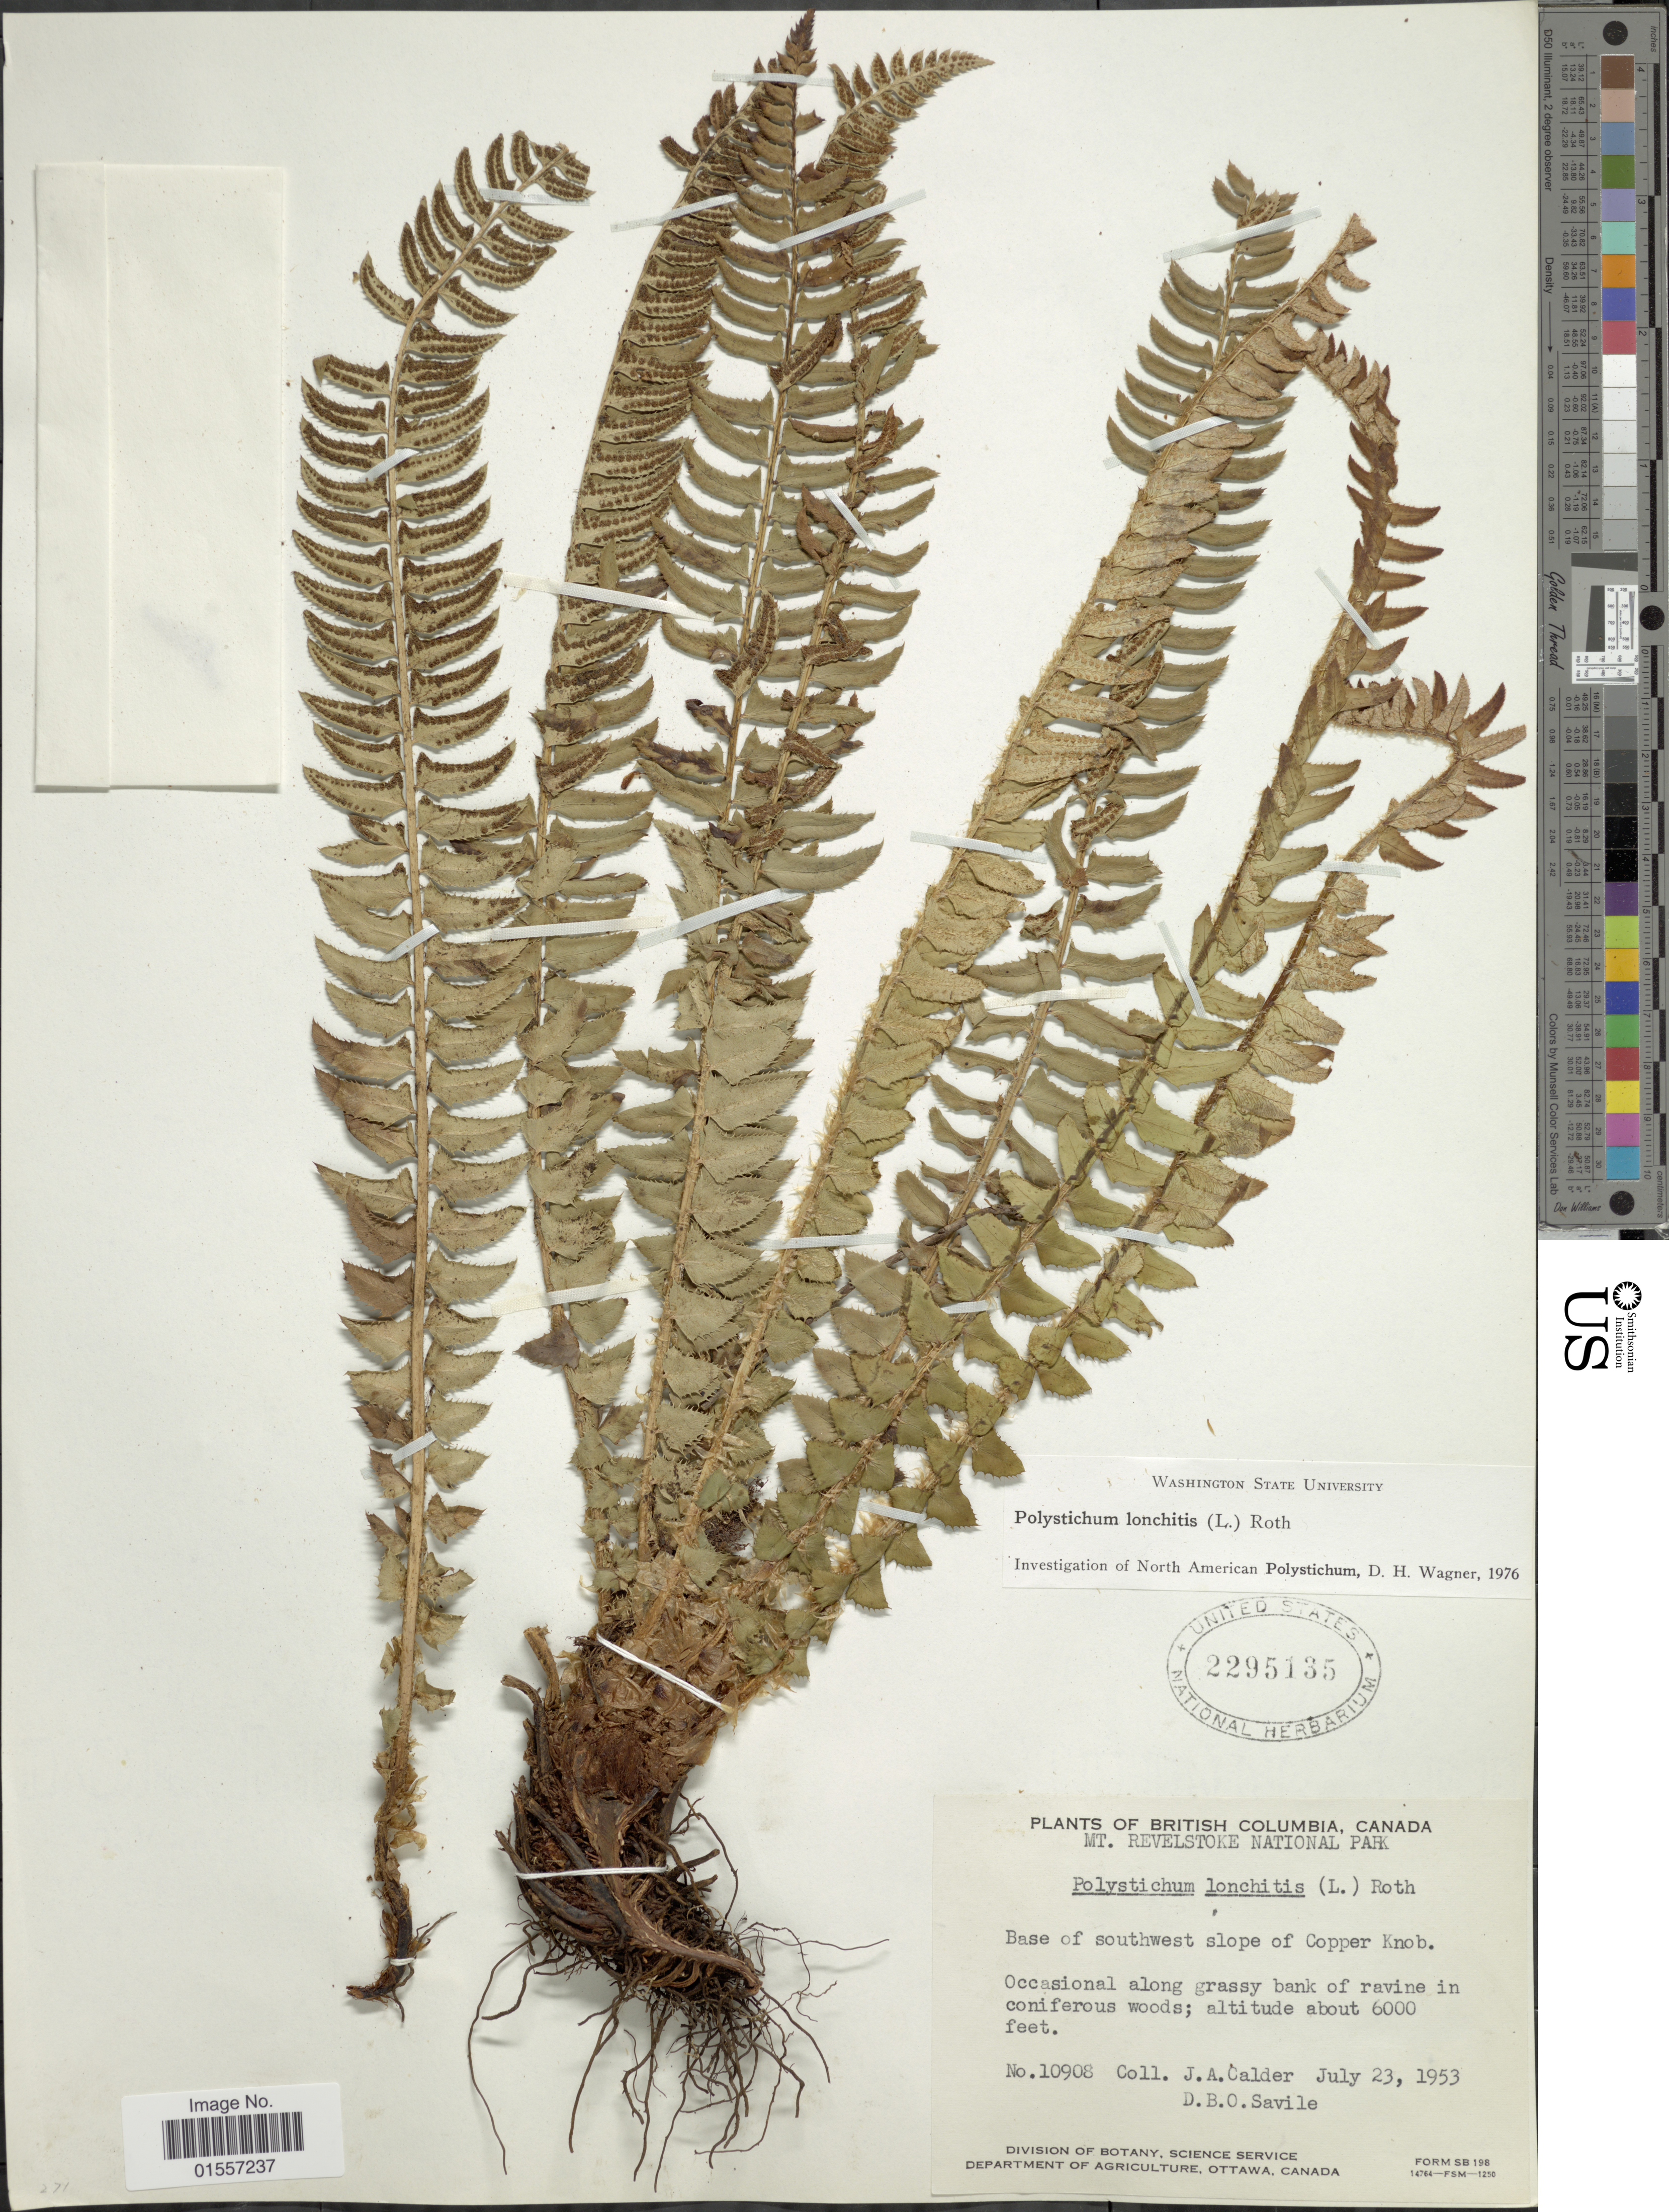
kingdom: Plantae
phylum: Tracheophyta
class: Polypodiopsida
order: Polypodiales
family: Dryopteridaceae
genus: Polystichum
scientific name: Polystichum lonchitis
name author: (Roth) L.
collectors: J. A. Calder & D. Saville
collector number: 10908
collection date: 1953-07-23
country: Canada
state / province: British Columbia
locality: Mt Revelstoke National Park, Base of southwest slope of Copper Knob. Occasional along grassy bank of ravine in coniferous woods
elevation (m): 1829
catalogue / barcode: US 2295135